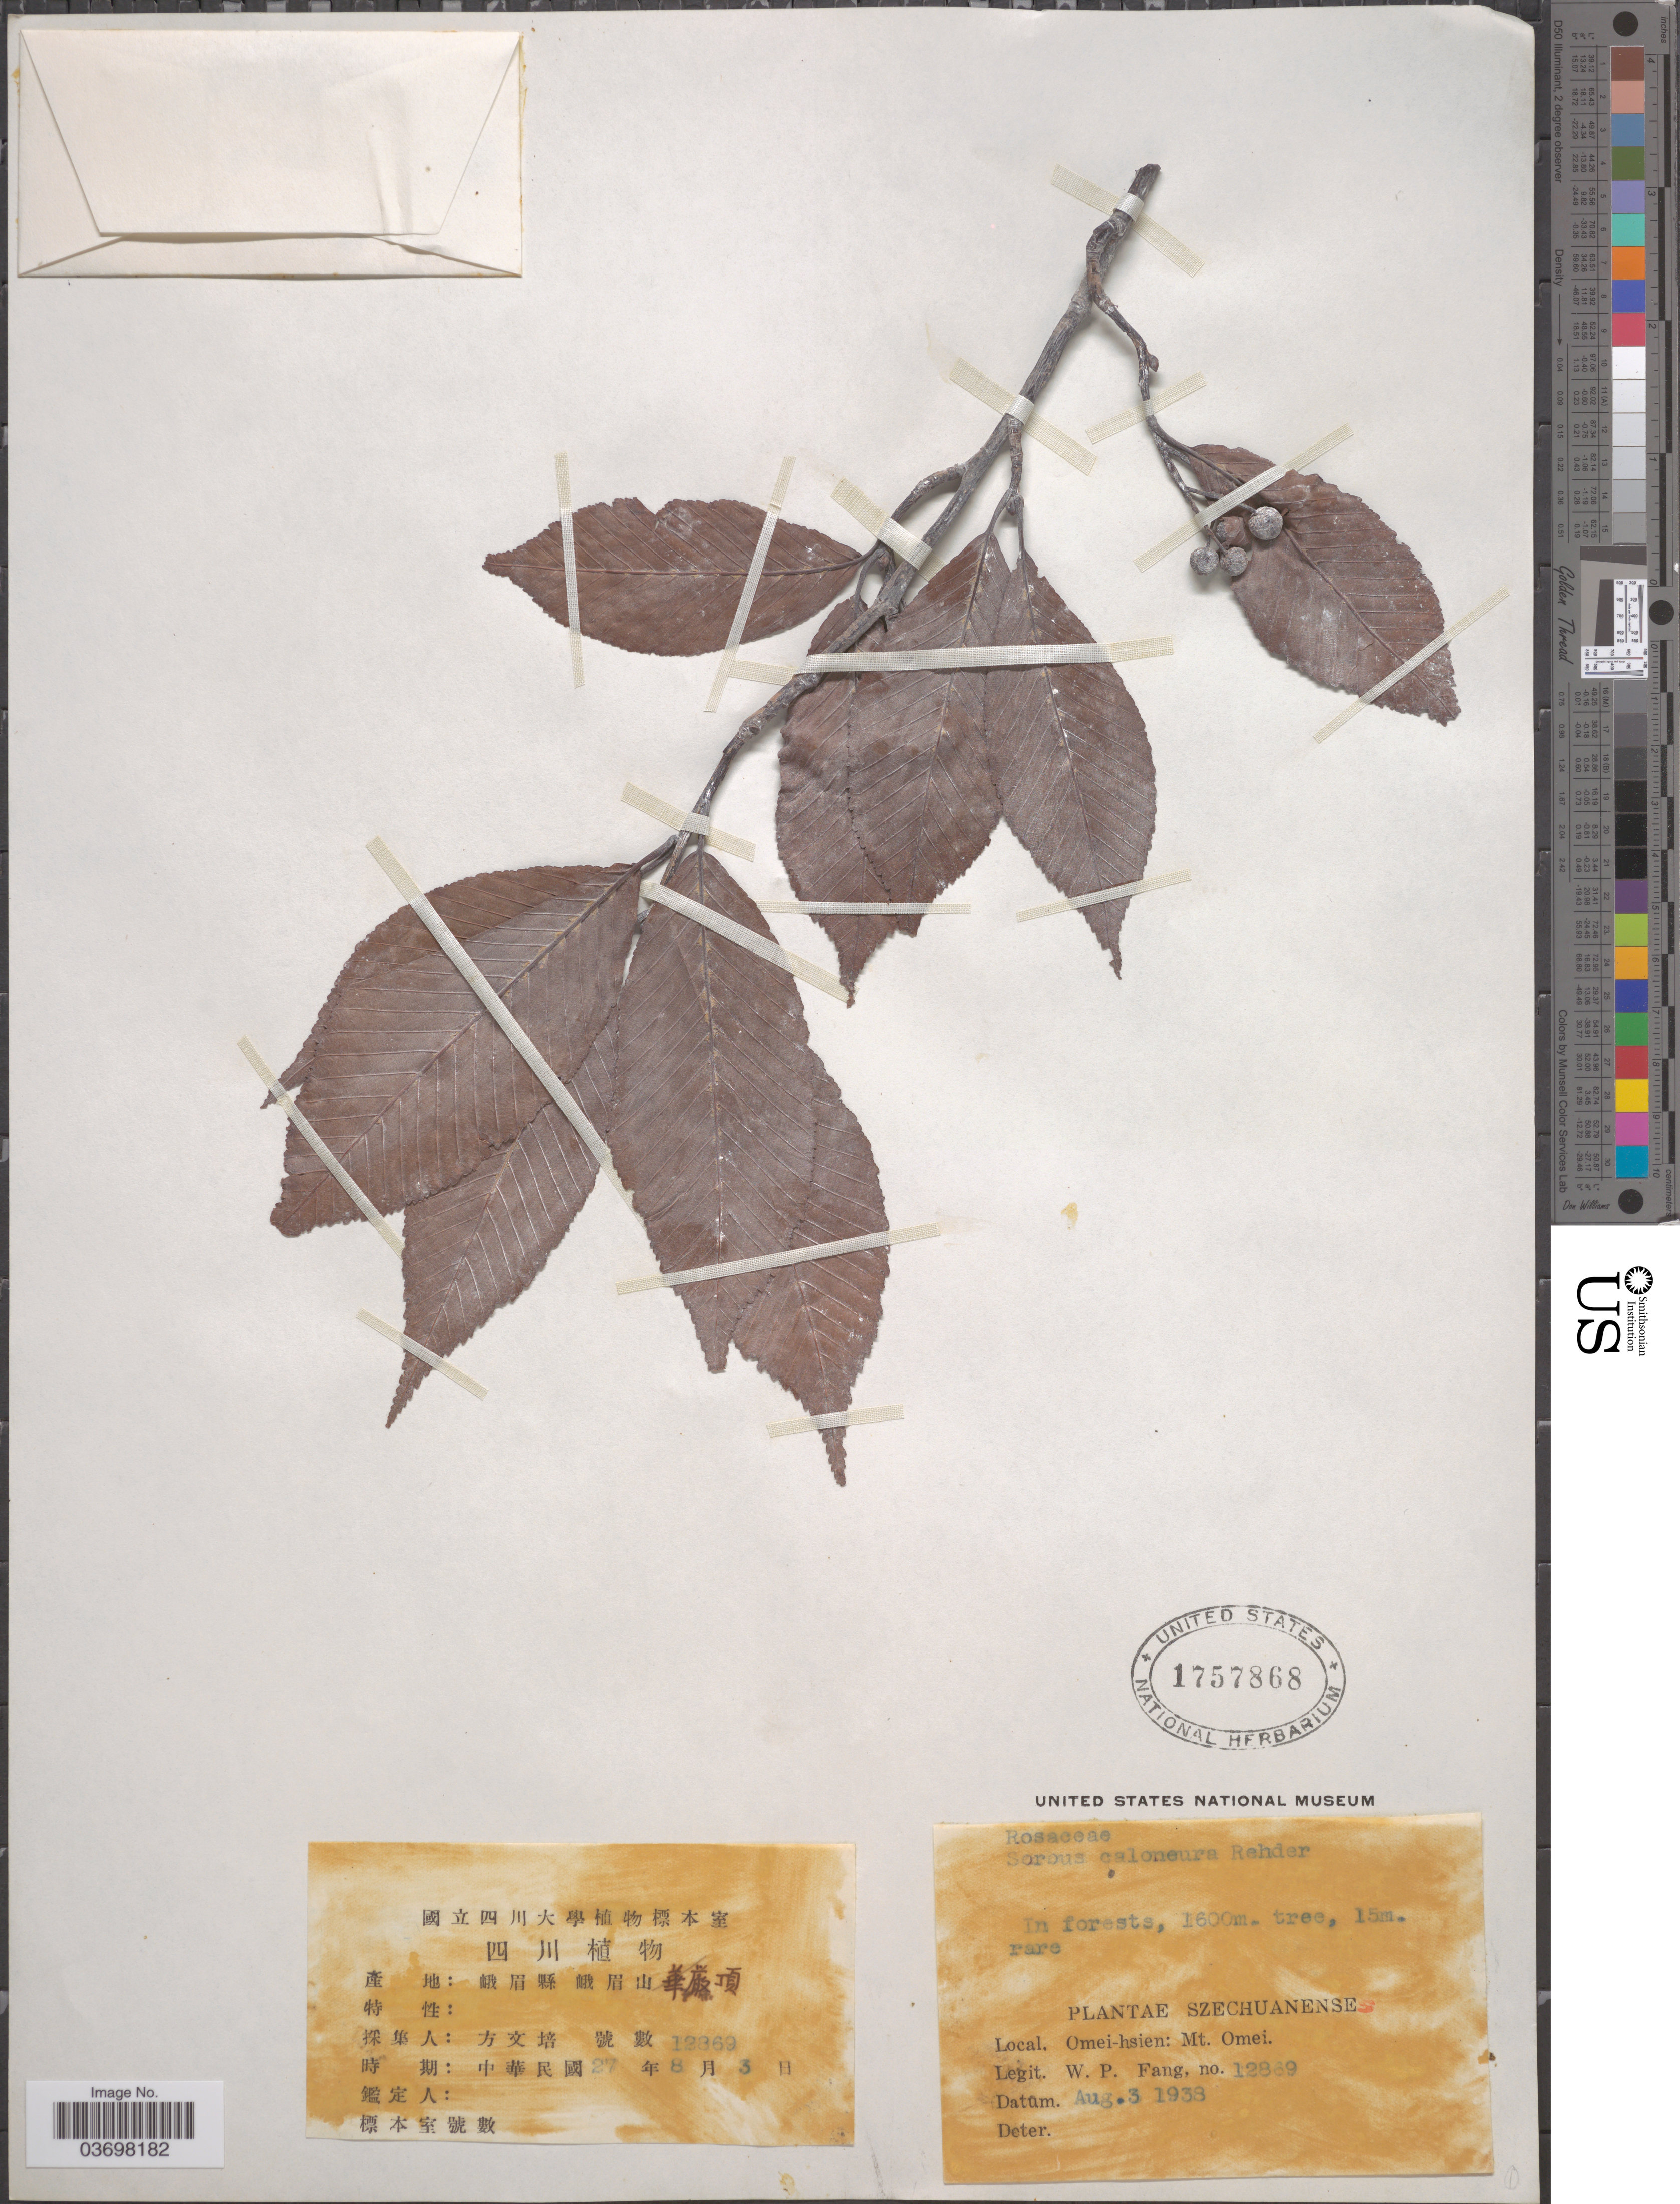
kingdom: Plantae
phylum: Tracheophyta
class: Magnoliopsida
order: Rosales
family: Rosaceae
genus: Sorbus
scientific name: Sorbus caloneura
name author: (Stapf) Rehder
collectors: W. P. Fang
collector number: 12869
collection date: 1938-08-03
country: China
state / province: Sichuan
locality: Szechuanense. Omei-hsien: Mt. Omei.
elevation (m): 1600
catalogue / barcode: US 1757868